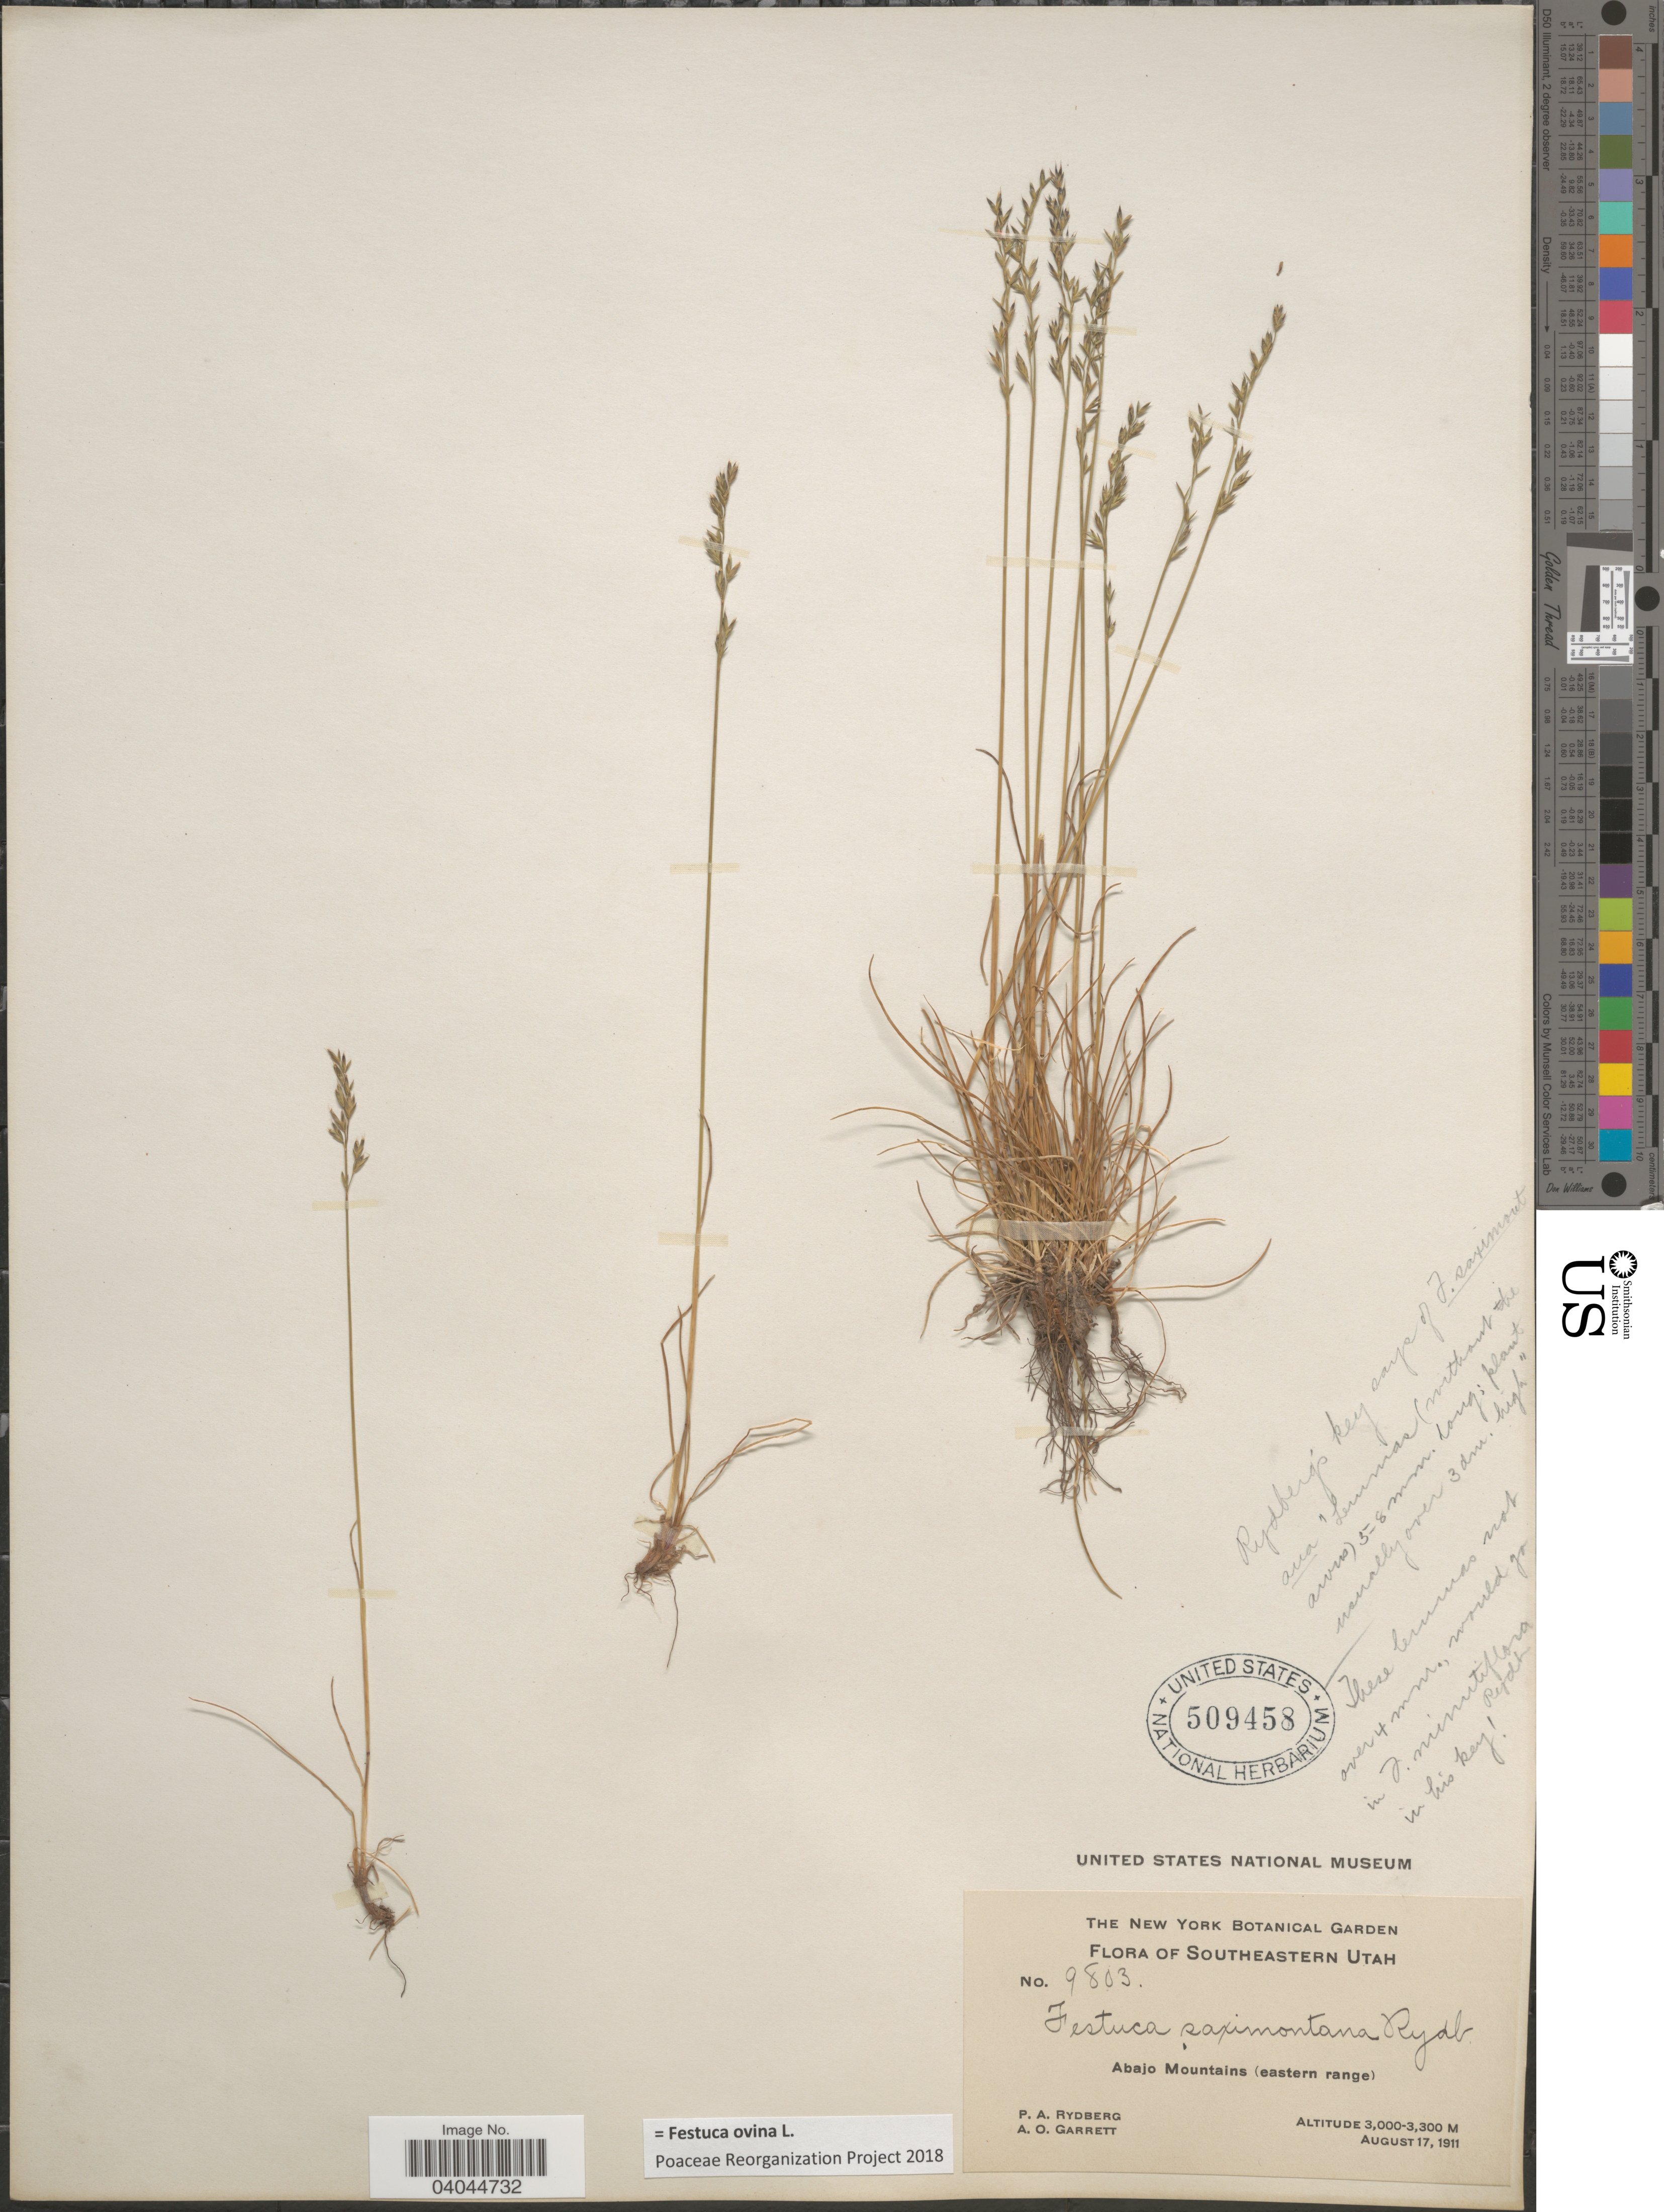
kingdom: Plantae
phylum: Tracheophyta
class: Liliopsida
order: Poales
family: Poaceae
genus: Festuca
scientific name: Festuca ovina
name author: L.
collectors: P. A. Rydberg & A. O. Garrett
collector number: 9803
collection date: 1911-08-17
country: United States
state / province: Utah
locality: Southeastern Utah. Abajo Mountains (eastern range).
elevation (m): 3000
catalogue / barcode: US 509458